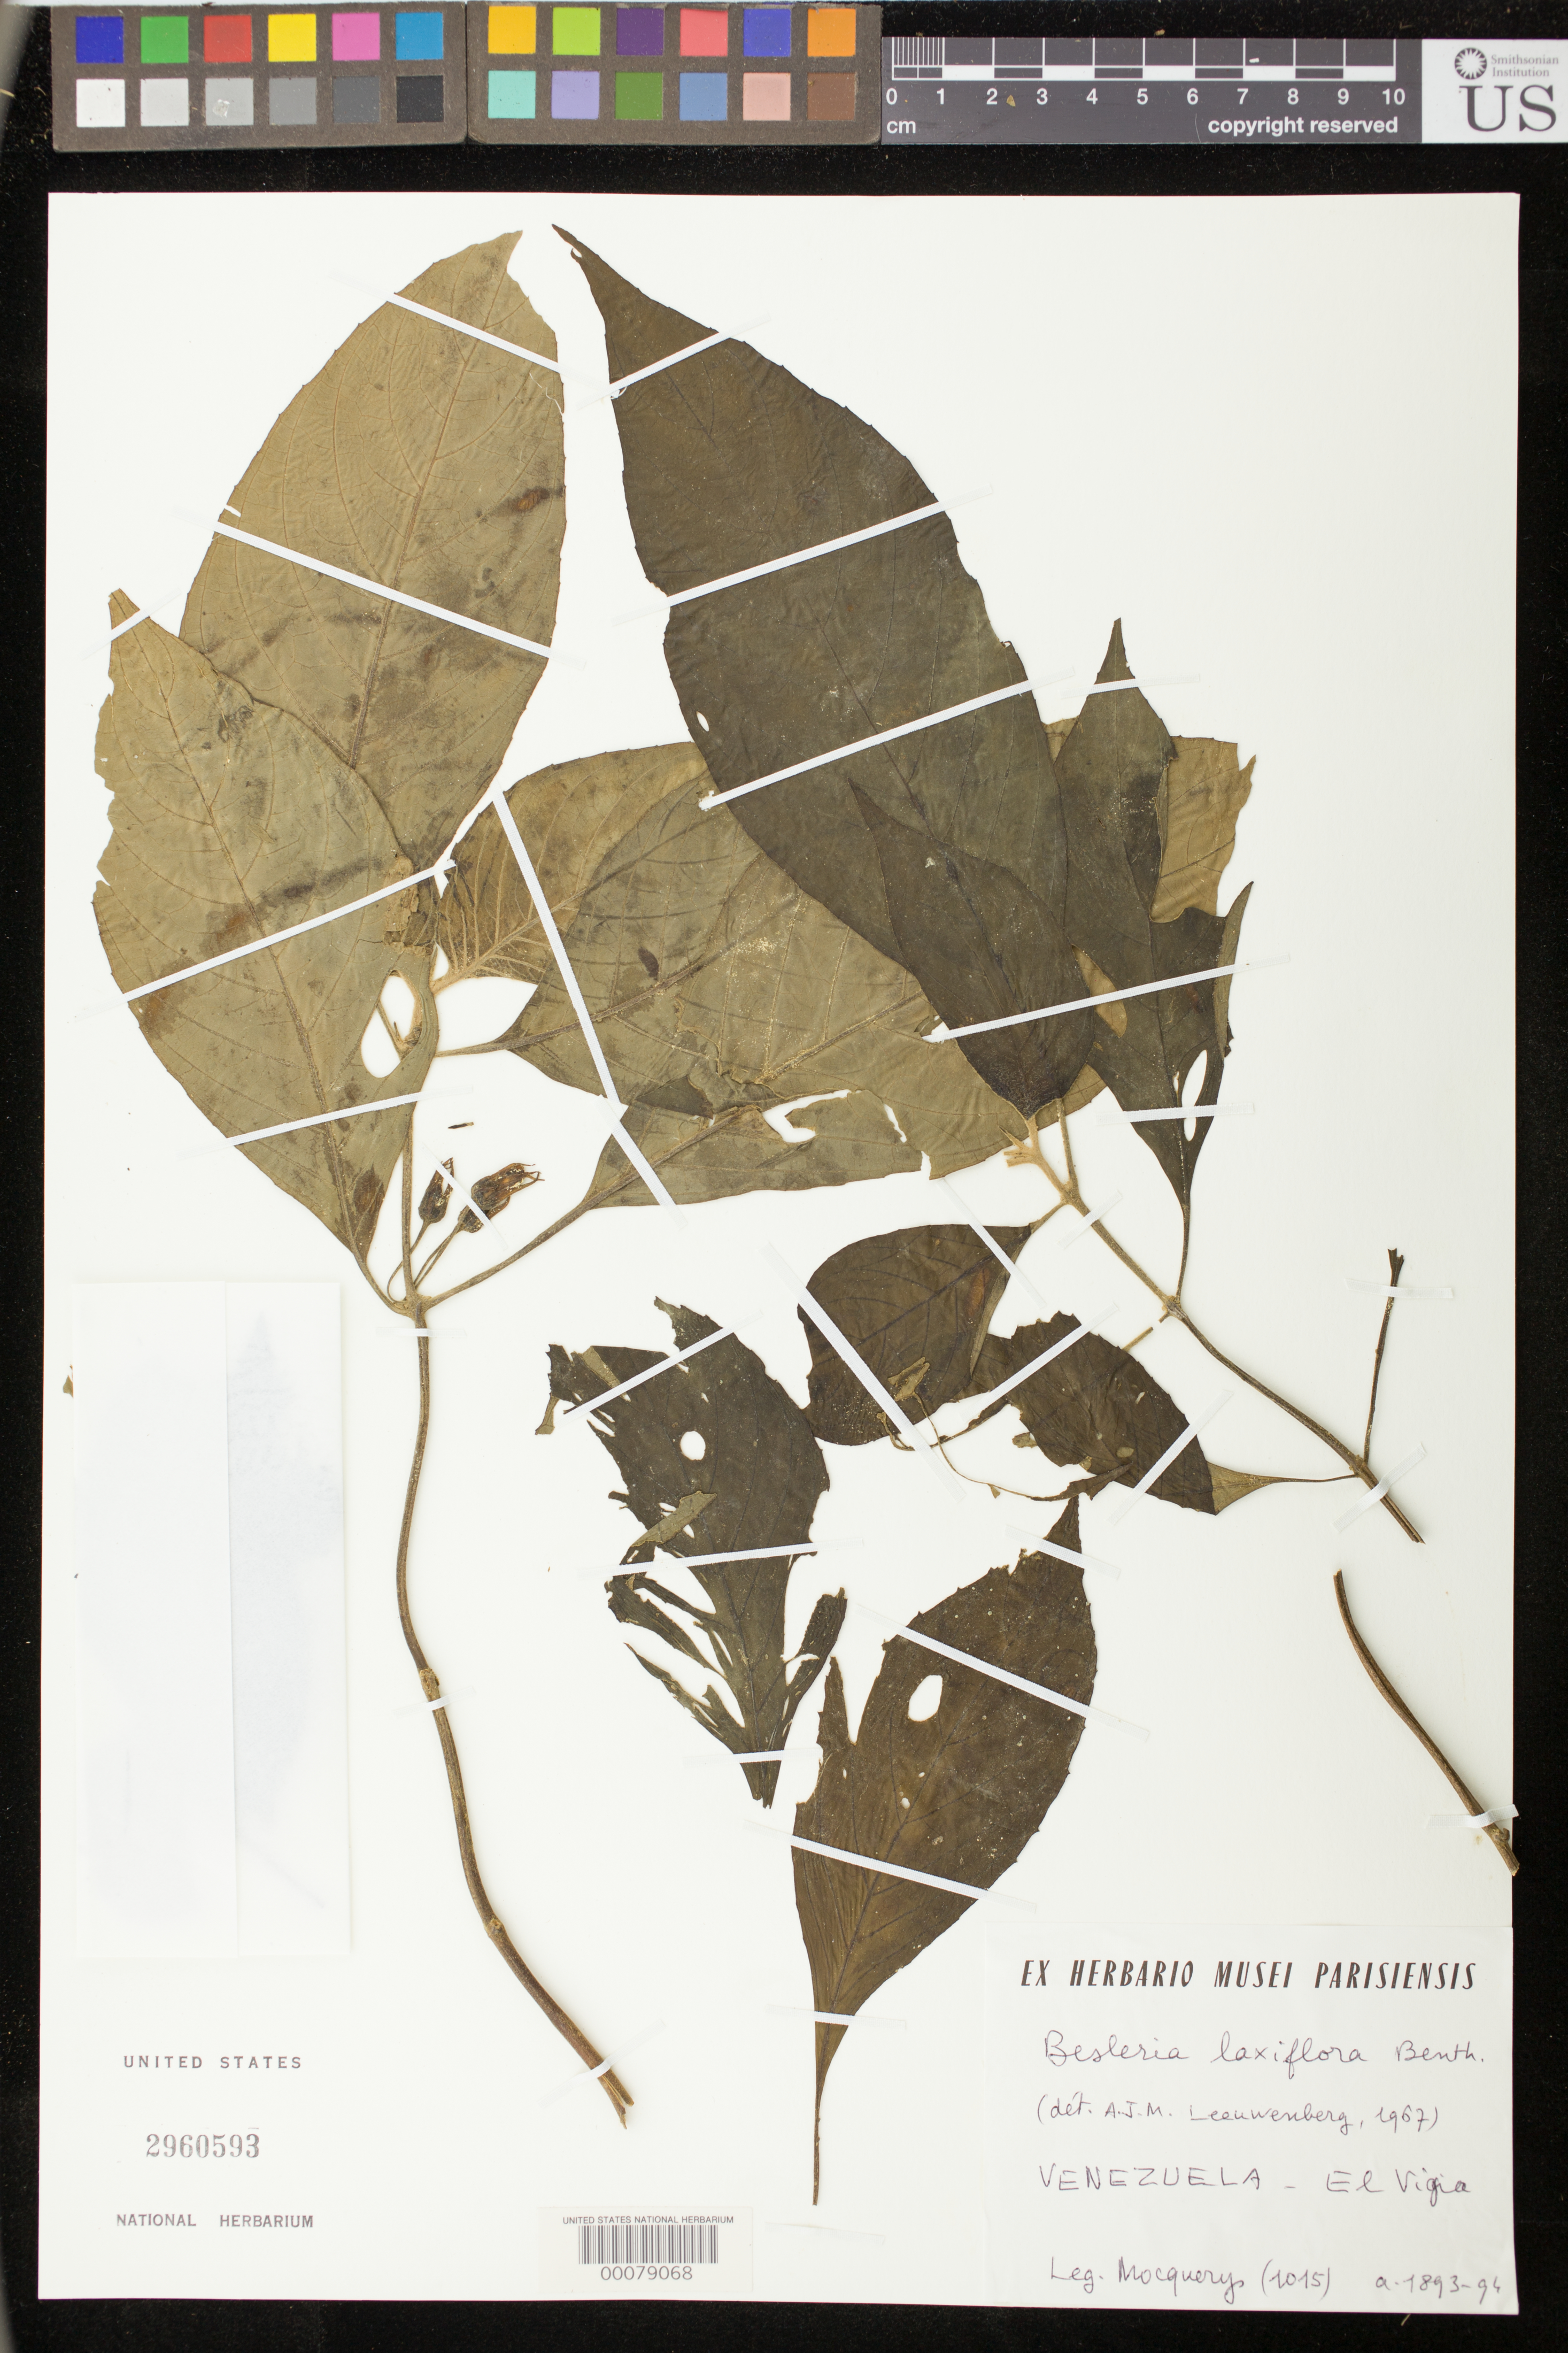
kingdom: Plantae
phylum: Tracheophyta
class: Magnoliopsida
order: Lamiales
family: Gesneriaceae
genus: Besleria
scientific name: Besleria laxiflora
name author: Benth.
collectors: A. Mocquerys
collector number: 1015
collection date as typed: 1893-94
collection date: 1893/1894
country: Venezuela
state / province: Mérida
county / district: Alberto Adriani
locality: El Vigía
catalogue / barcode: US 2960593